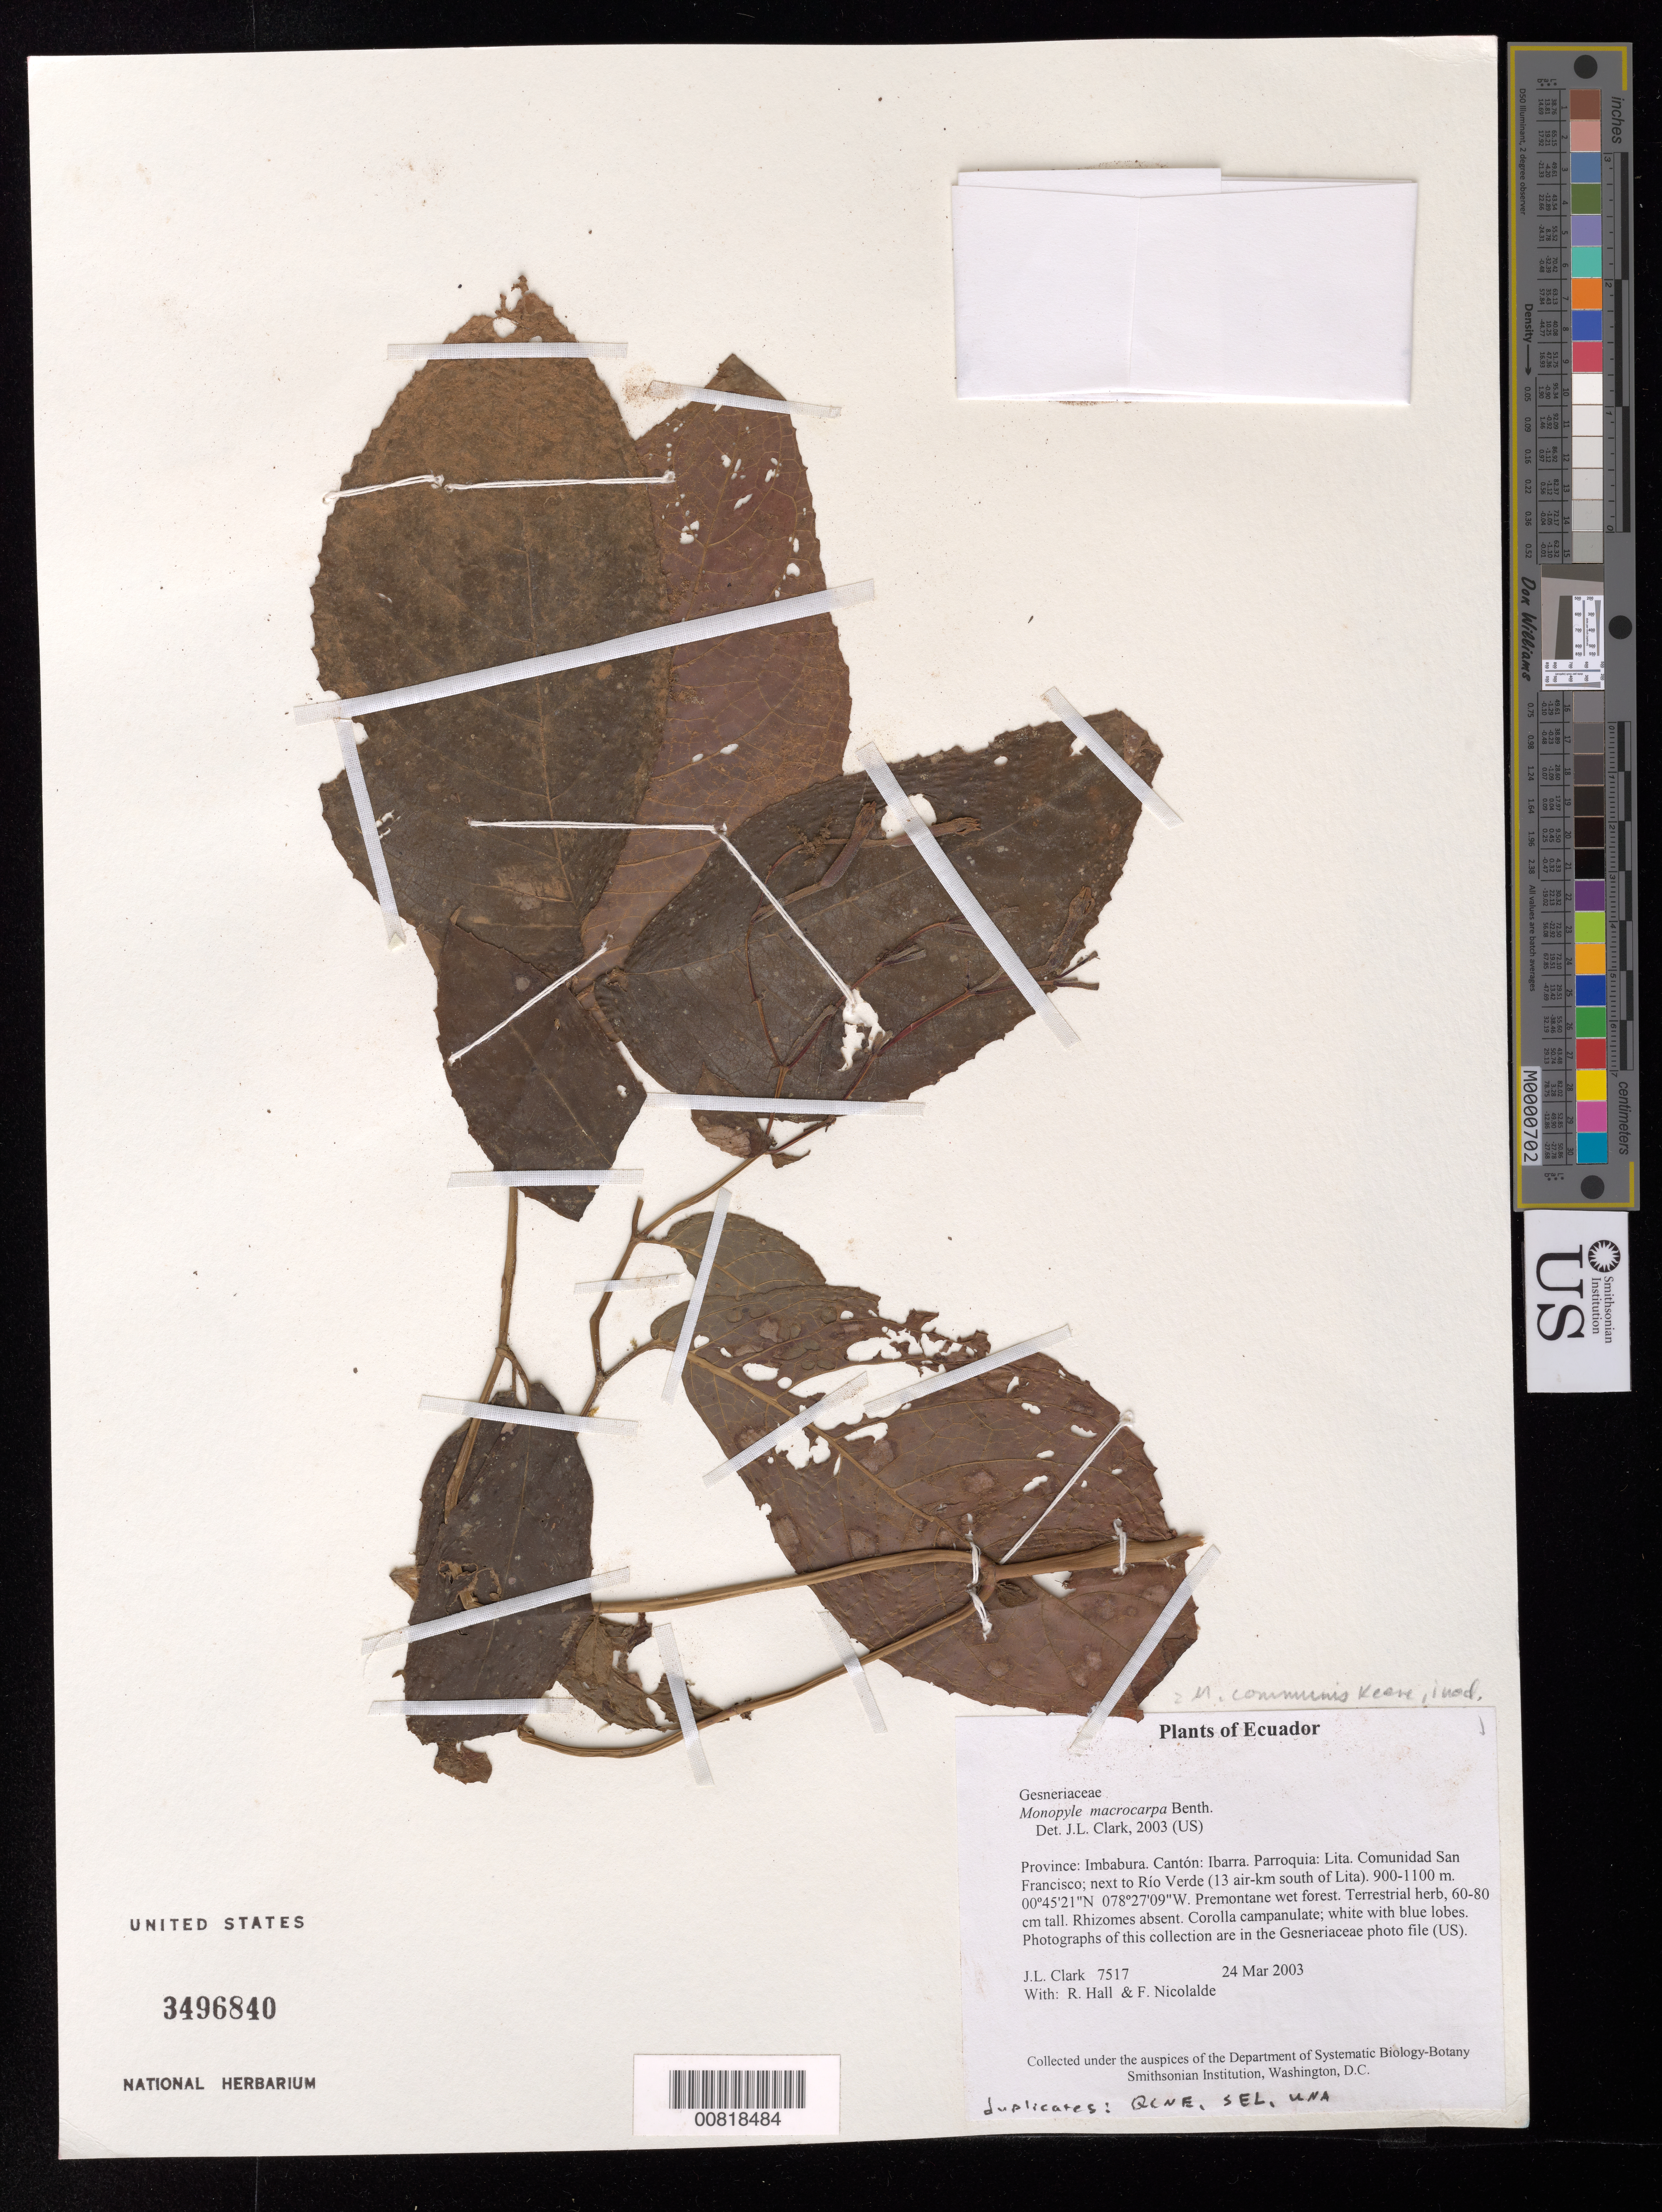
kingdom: Plantae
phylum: Tracheophyta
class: Magnoliopsida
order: Lamiales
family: Gesneriaceae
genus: Monopyle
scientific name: Monopyle macrocarpa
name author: Benth.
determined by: Clark, J. L., (SEL), The Marie Selby Botanical Garden (UNITED STATES)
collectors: J. L. Clark, R. Hall & F. Nicolalde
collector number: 7517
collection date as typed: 24 Mar 2003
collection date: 2003-03-24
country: Ecuador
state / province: Imbabura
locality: Ibarra. Parroquia: Lita. Comunidad San Francisco; next to Río Verde (13 air-km south of Lita).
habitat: Premontane wet forest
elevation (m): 900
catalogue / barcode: US 3496840